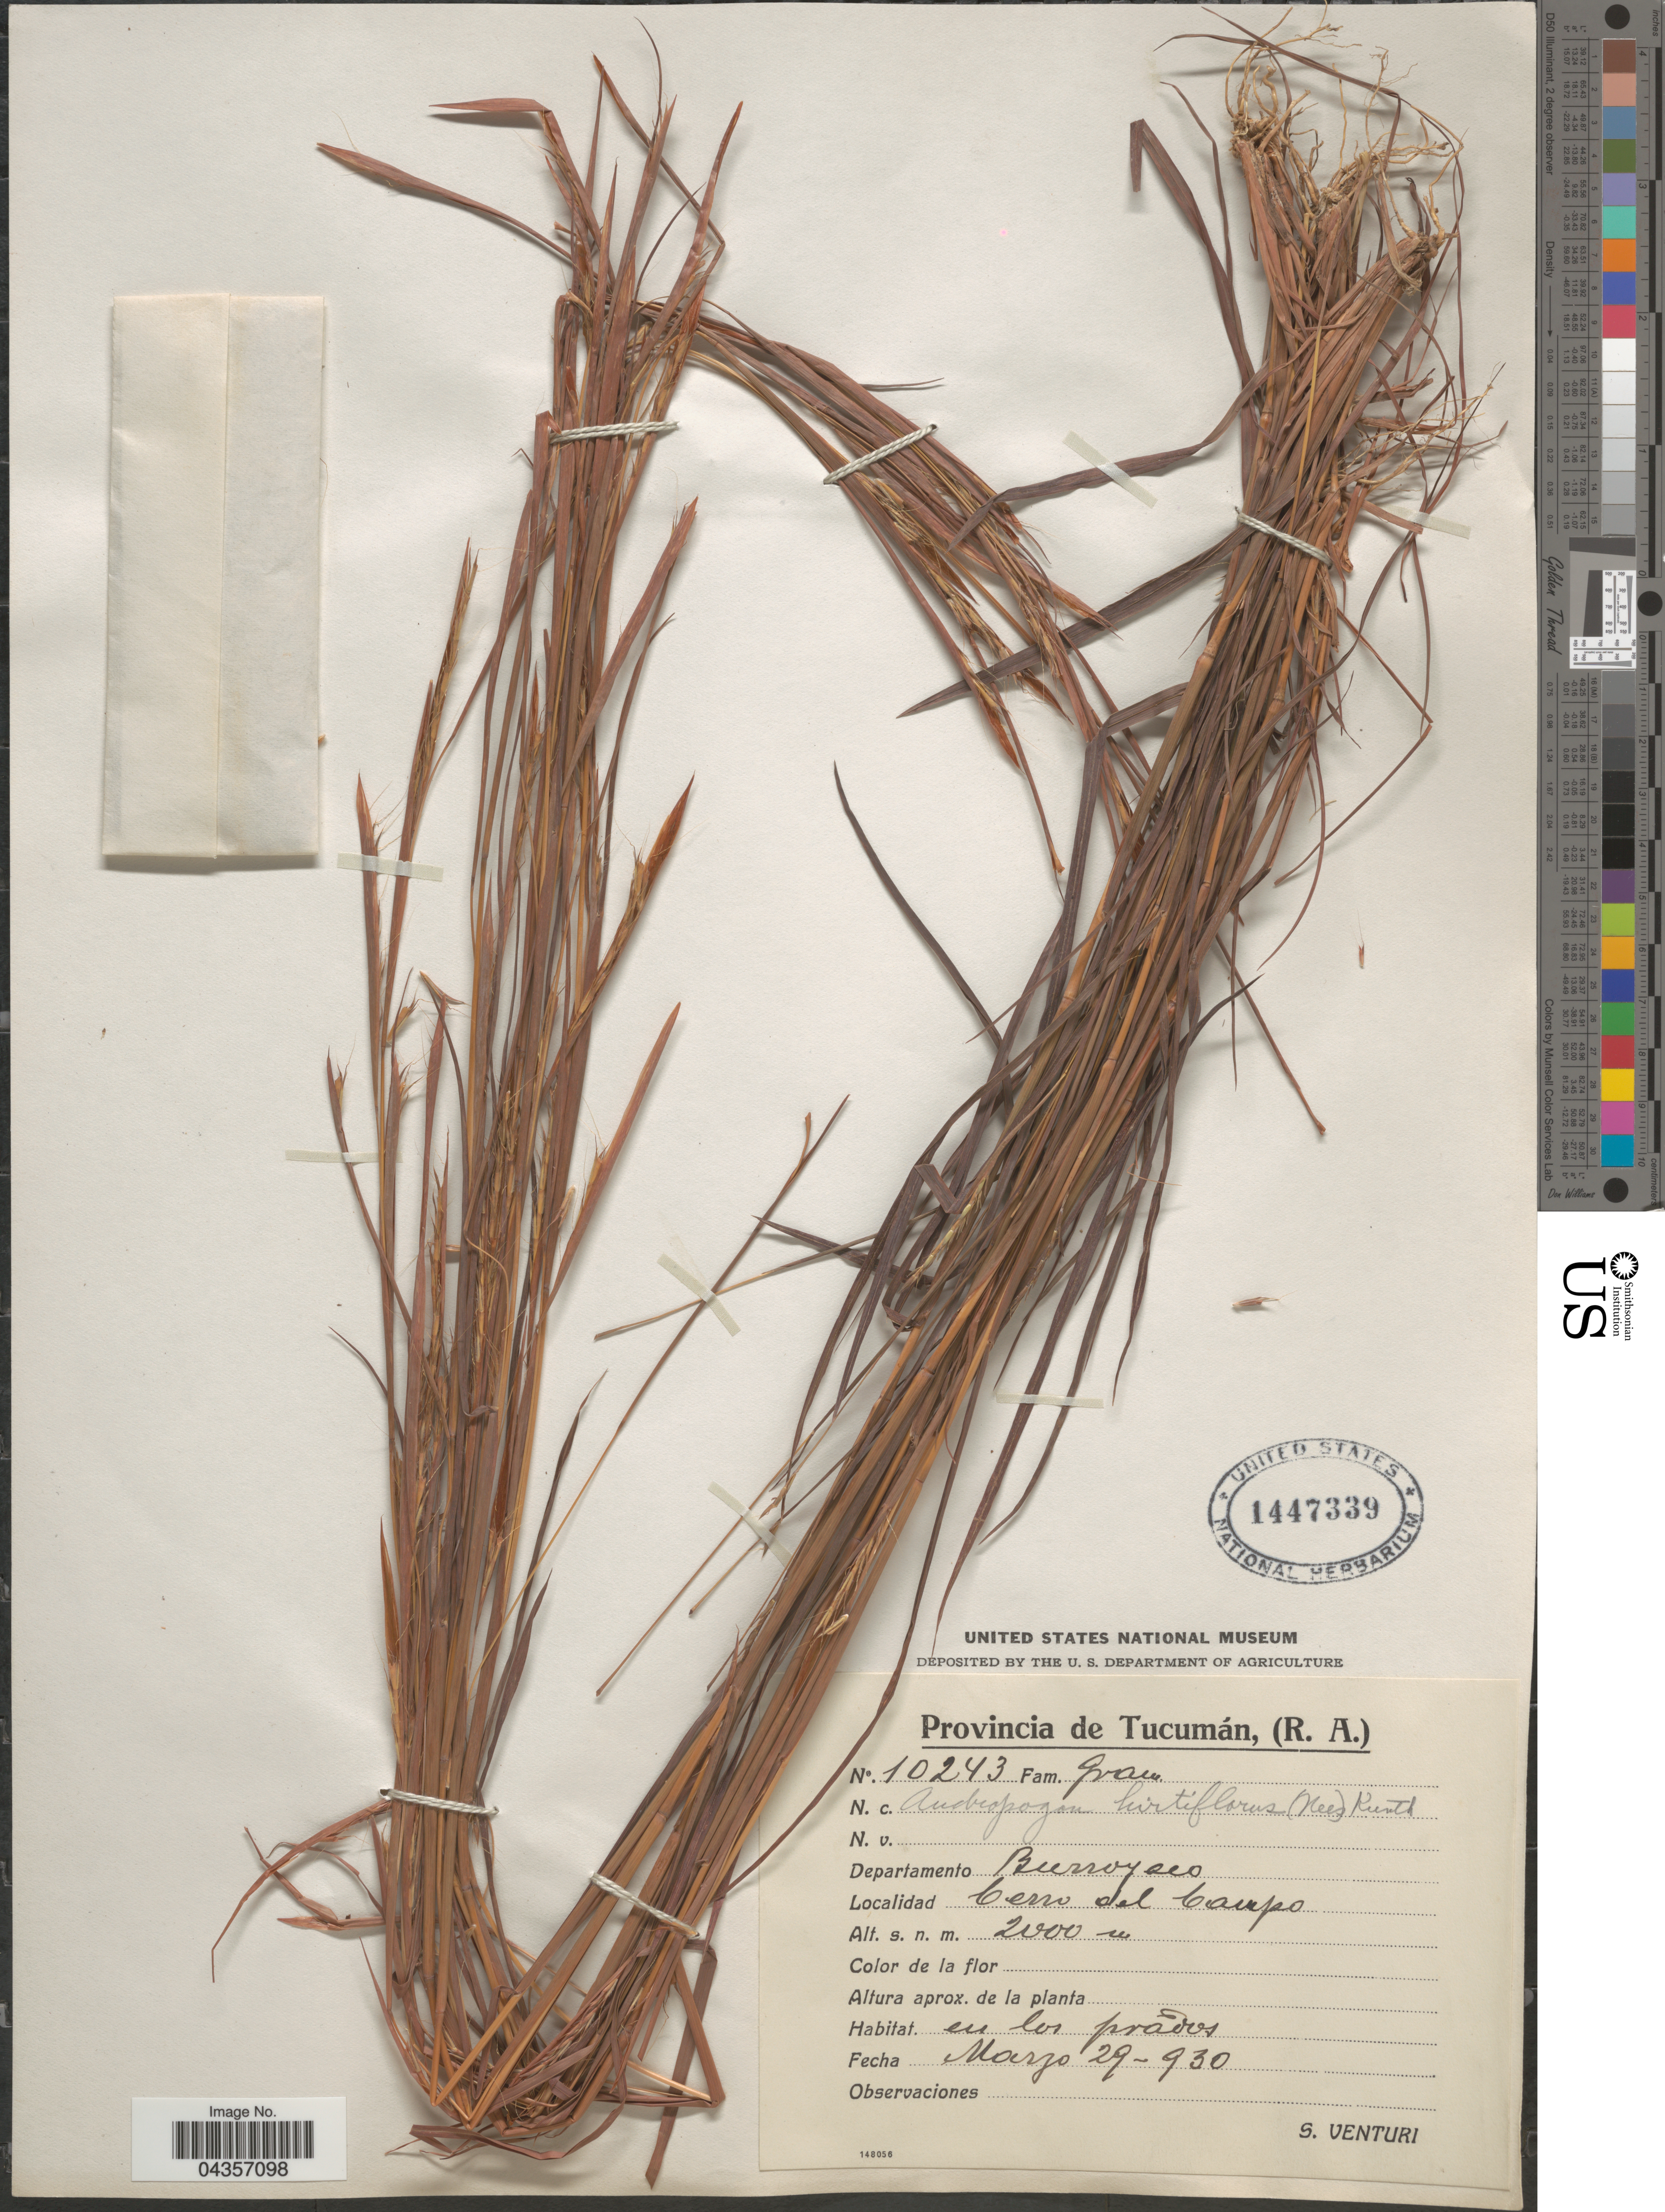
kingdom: Plantae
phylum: Tracheophyta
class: Liliopsida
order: Poales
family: Poaceae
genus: Schizachyrium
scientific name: Schizachyrium sanguineum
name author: (Retz.) Alston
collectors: S. Venturi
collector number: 10243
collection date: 1930-03-29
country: Argentina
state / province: Tucuman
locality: Departamento Burruyacú. Cerro del Campo.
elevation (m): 2000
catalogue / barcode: US 1447339